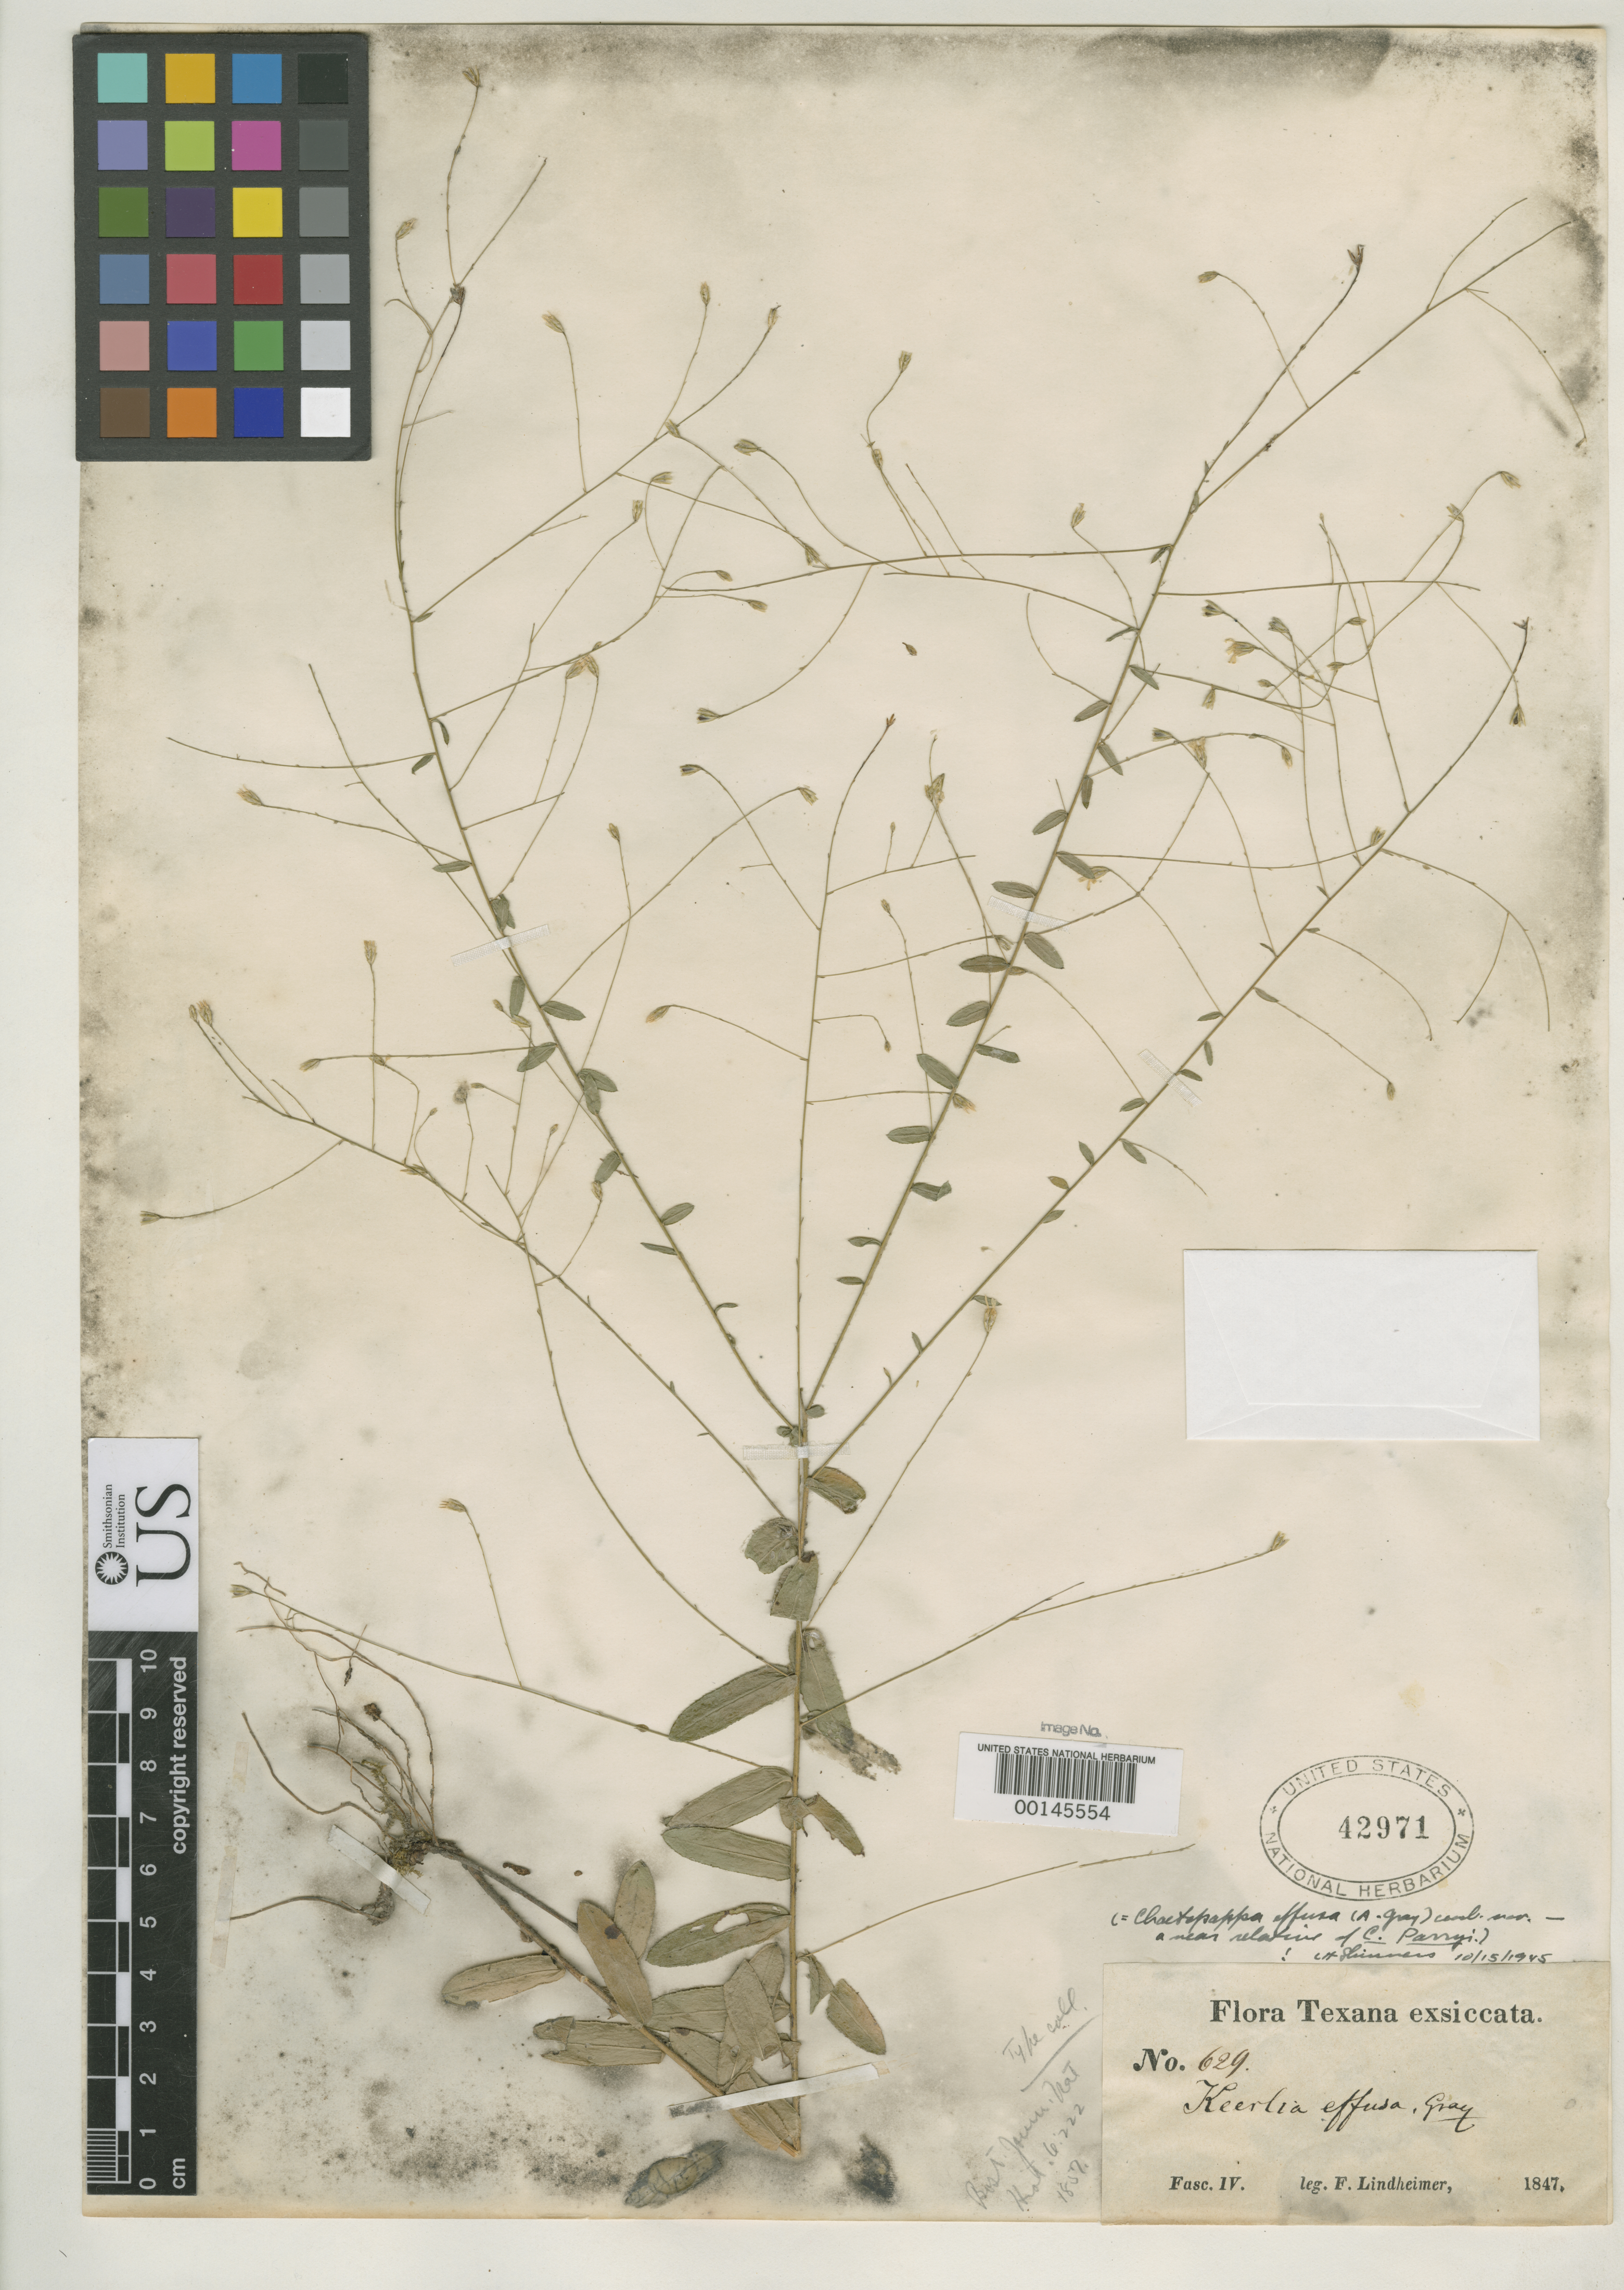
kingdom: Plantae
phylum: Tracheophyta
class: Magnoliopsida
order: Asterales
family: Asteraceae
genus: Keerlia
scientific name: Keerlia effusa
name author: A. Gray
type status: Isotype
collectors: F. J. Lindheimer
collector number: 629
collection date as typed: Aug 1847 to -- Sep 1847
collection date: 1847-08/1847-09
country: United States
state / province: Texas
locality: Near Comanche Spring.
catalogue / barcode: US 42971